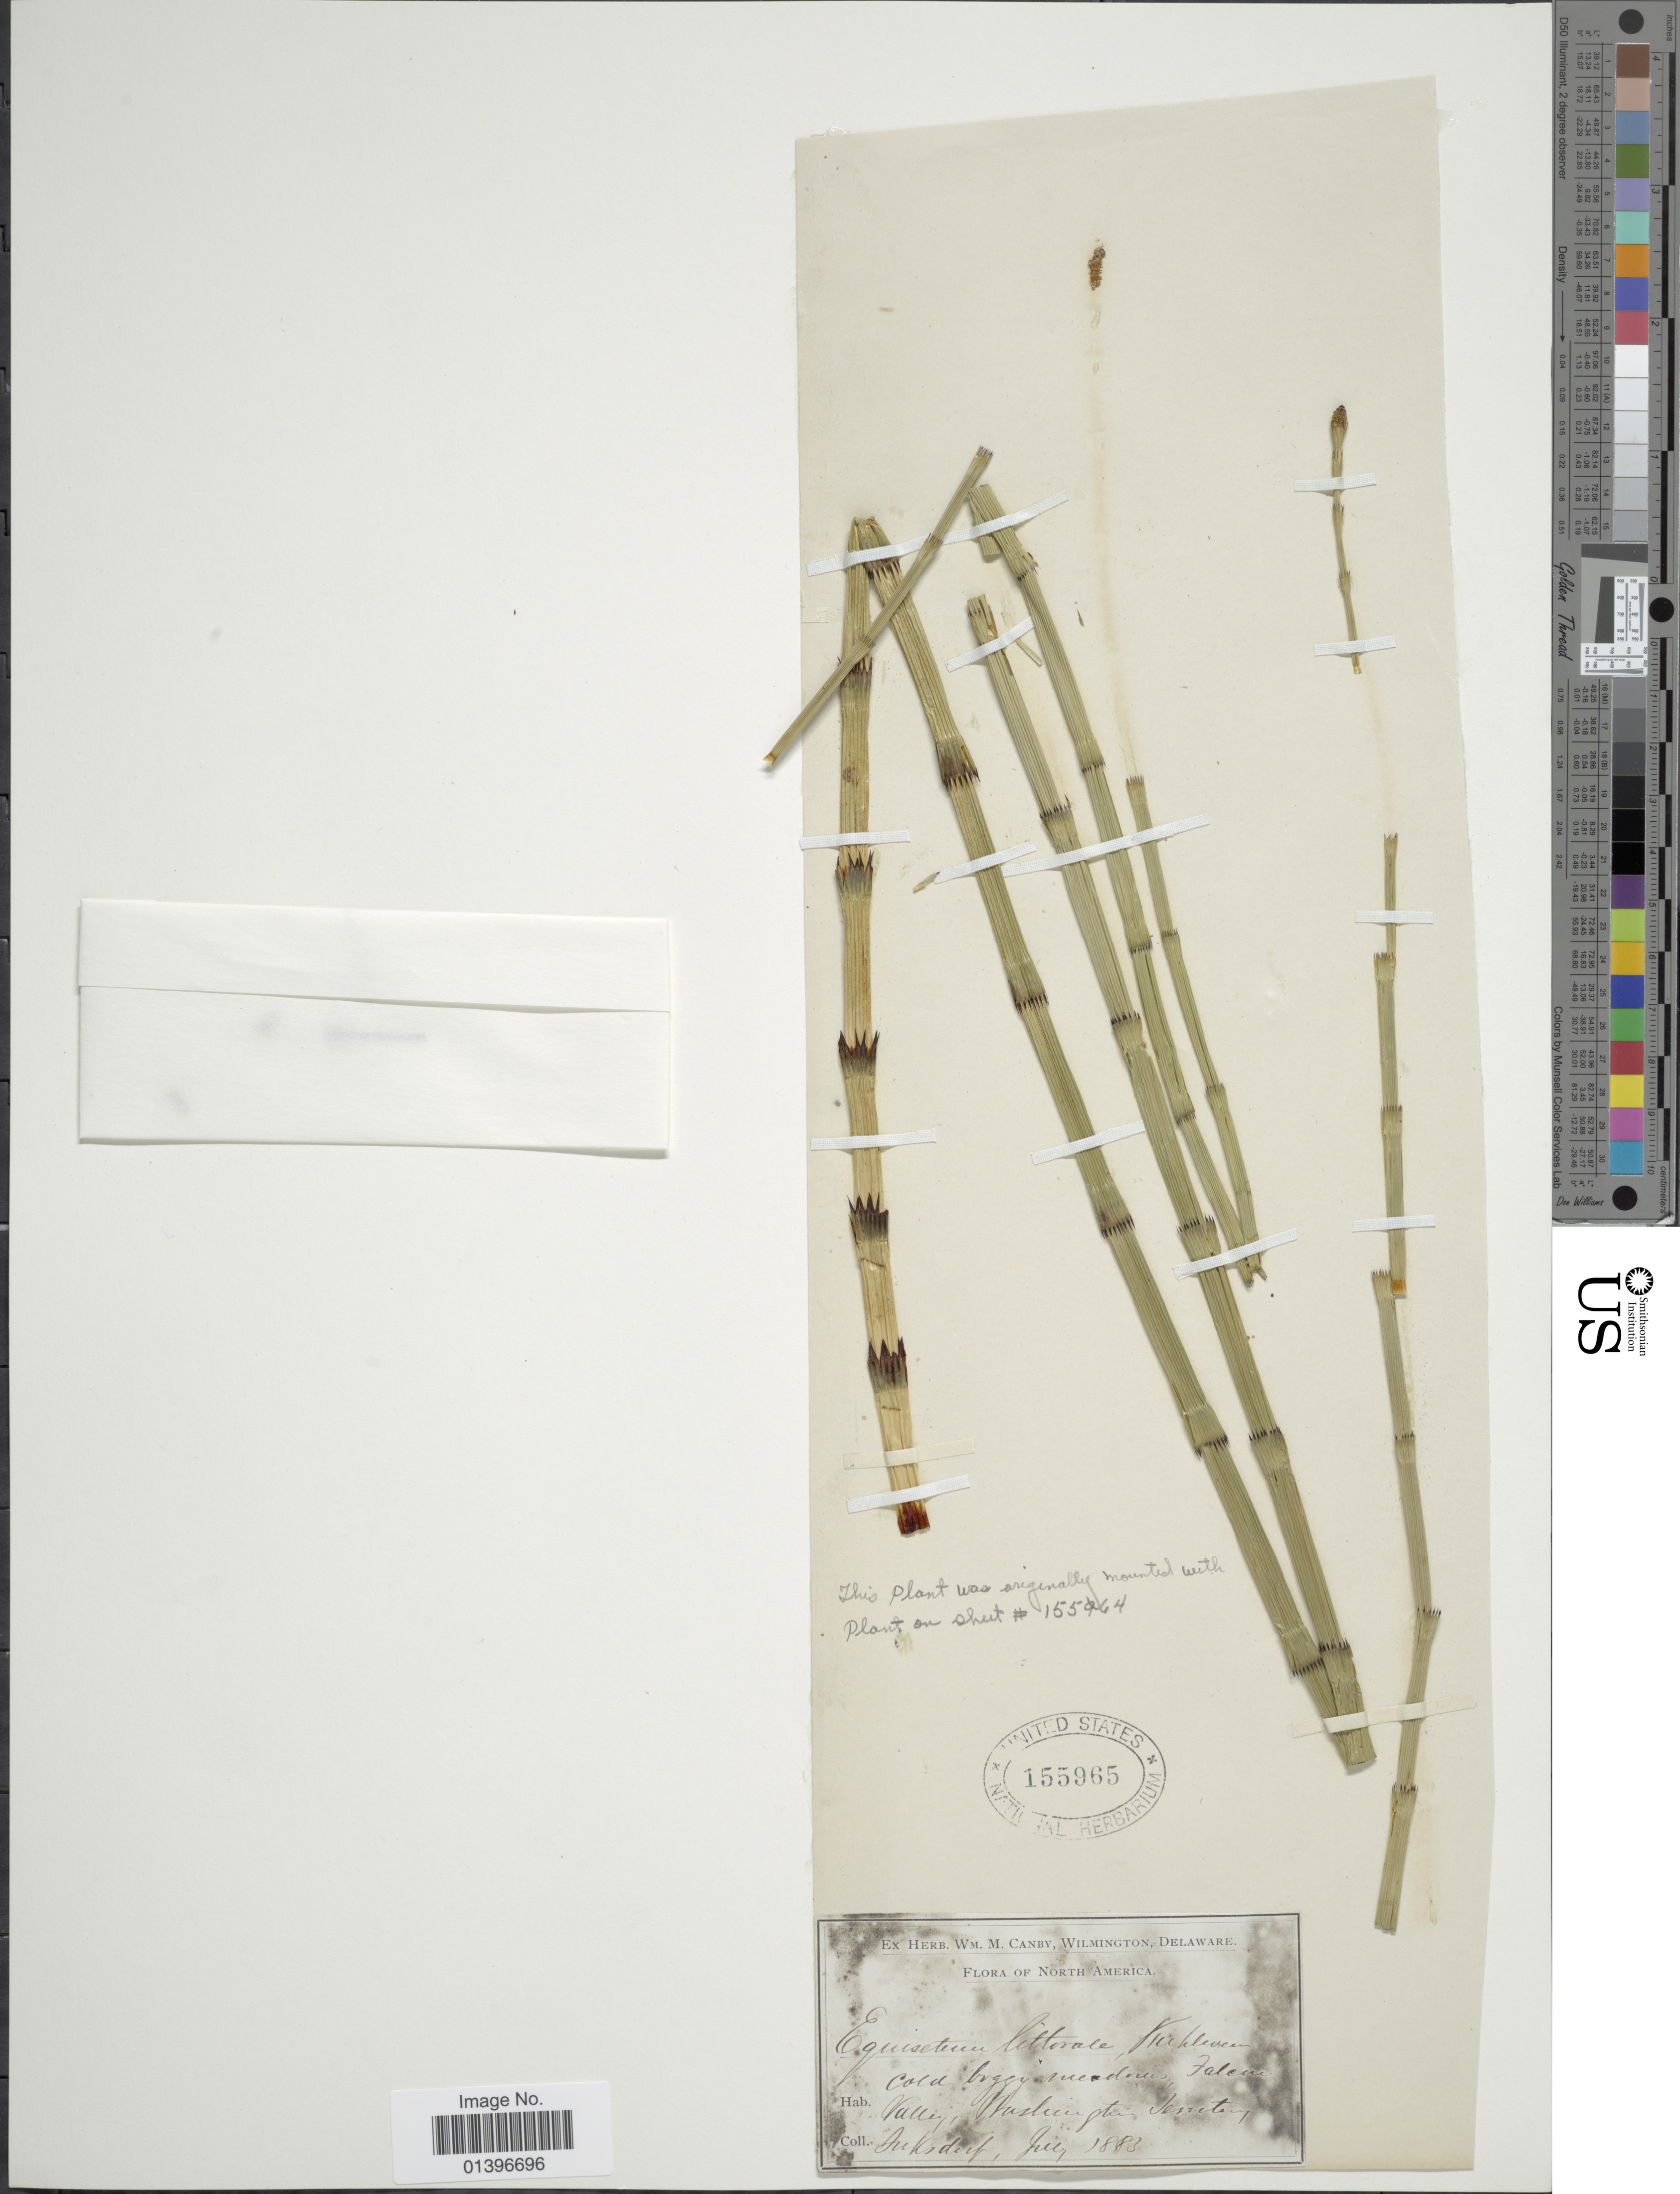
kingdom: Plantae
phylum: Tracheophyta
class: Polypodiopsida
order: Equisetales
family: Equisetaceae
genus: Equisetum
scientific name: Equisetum laevigatum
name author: A. Braun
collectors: -- Suksdorf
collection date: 1883-07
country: United States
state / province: Washington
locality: North America. Valley, Washington Territory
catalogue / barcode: US 155965